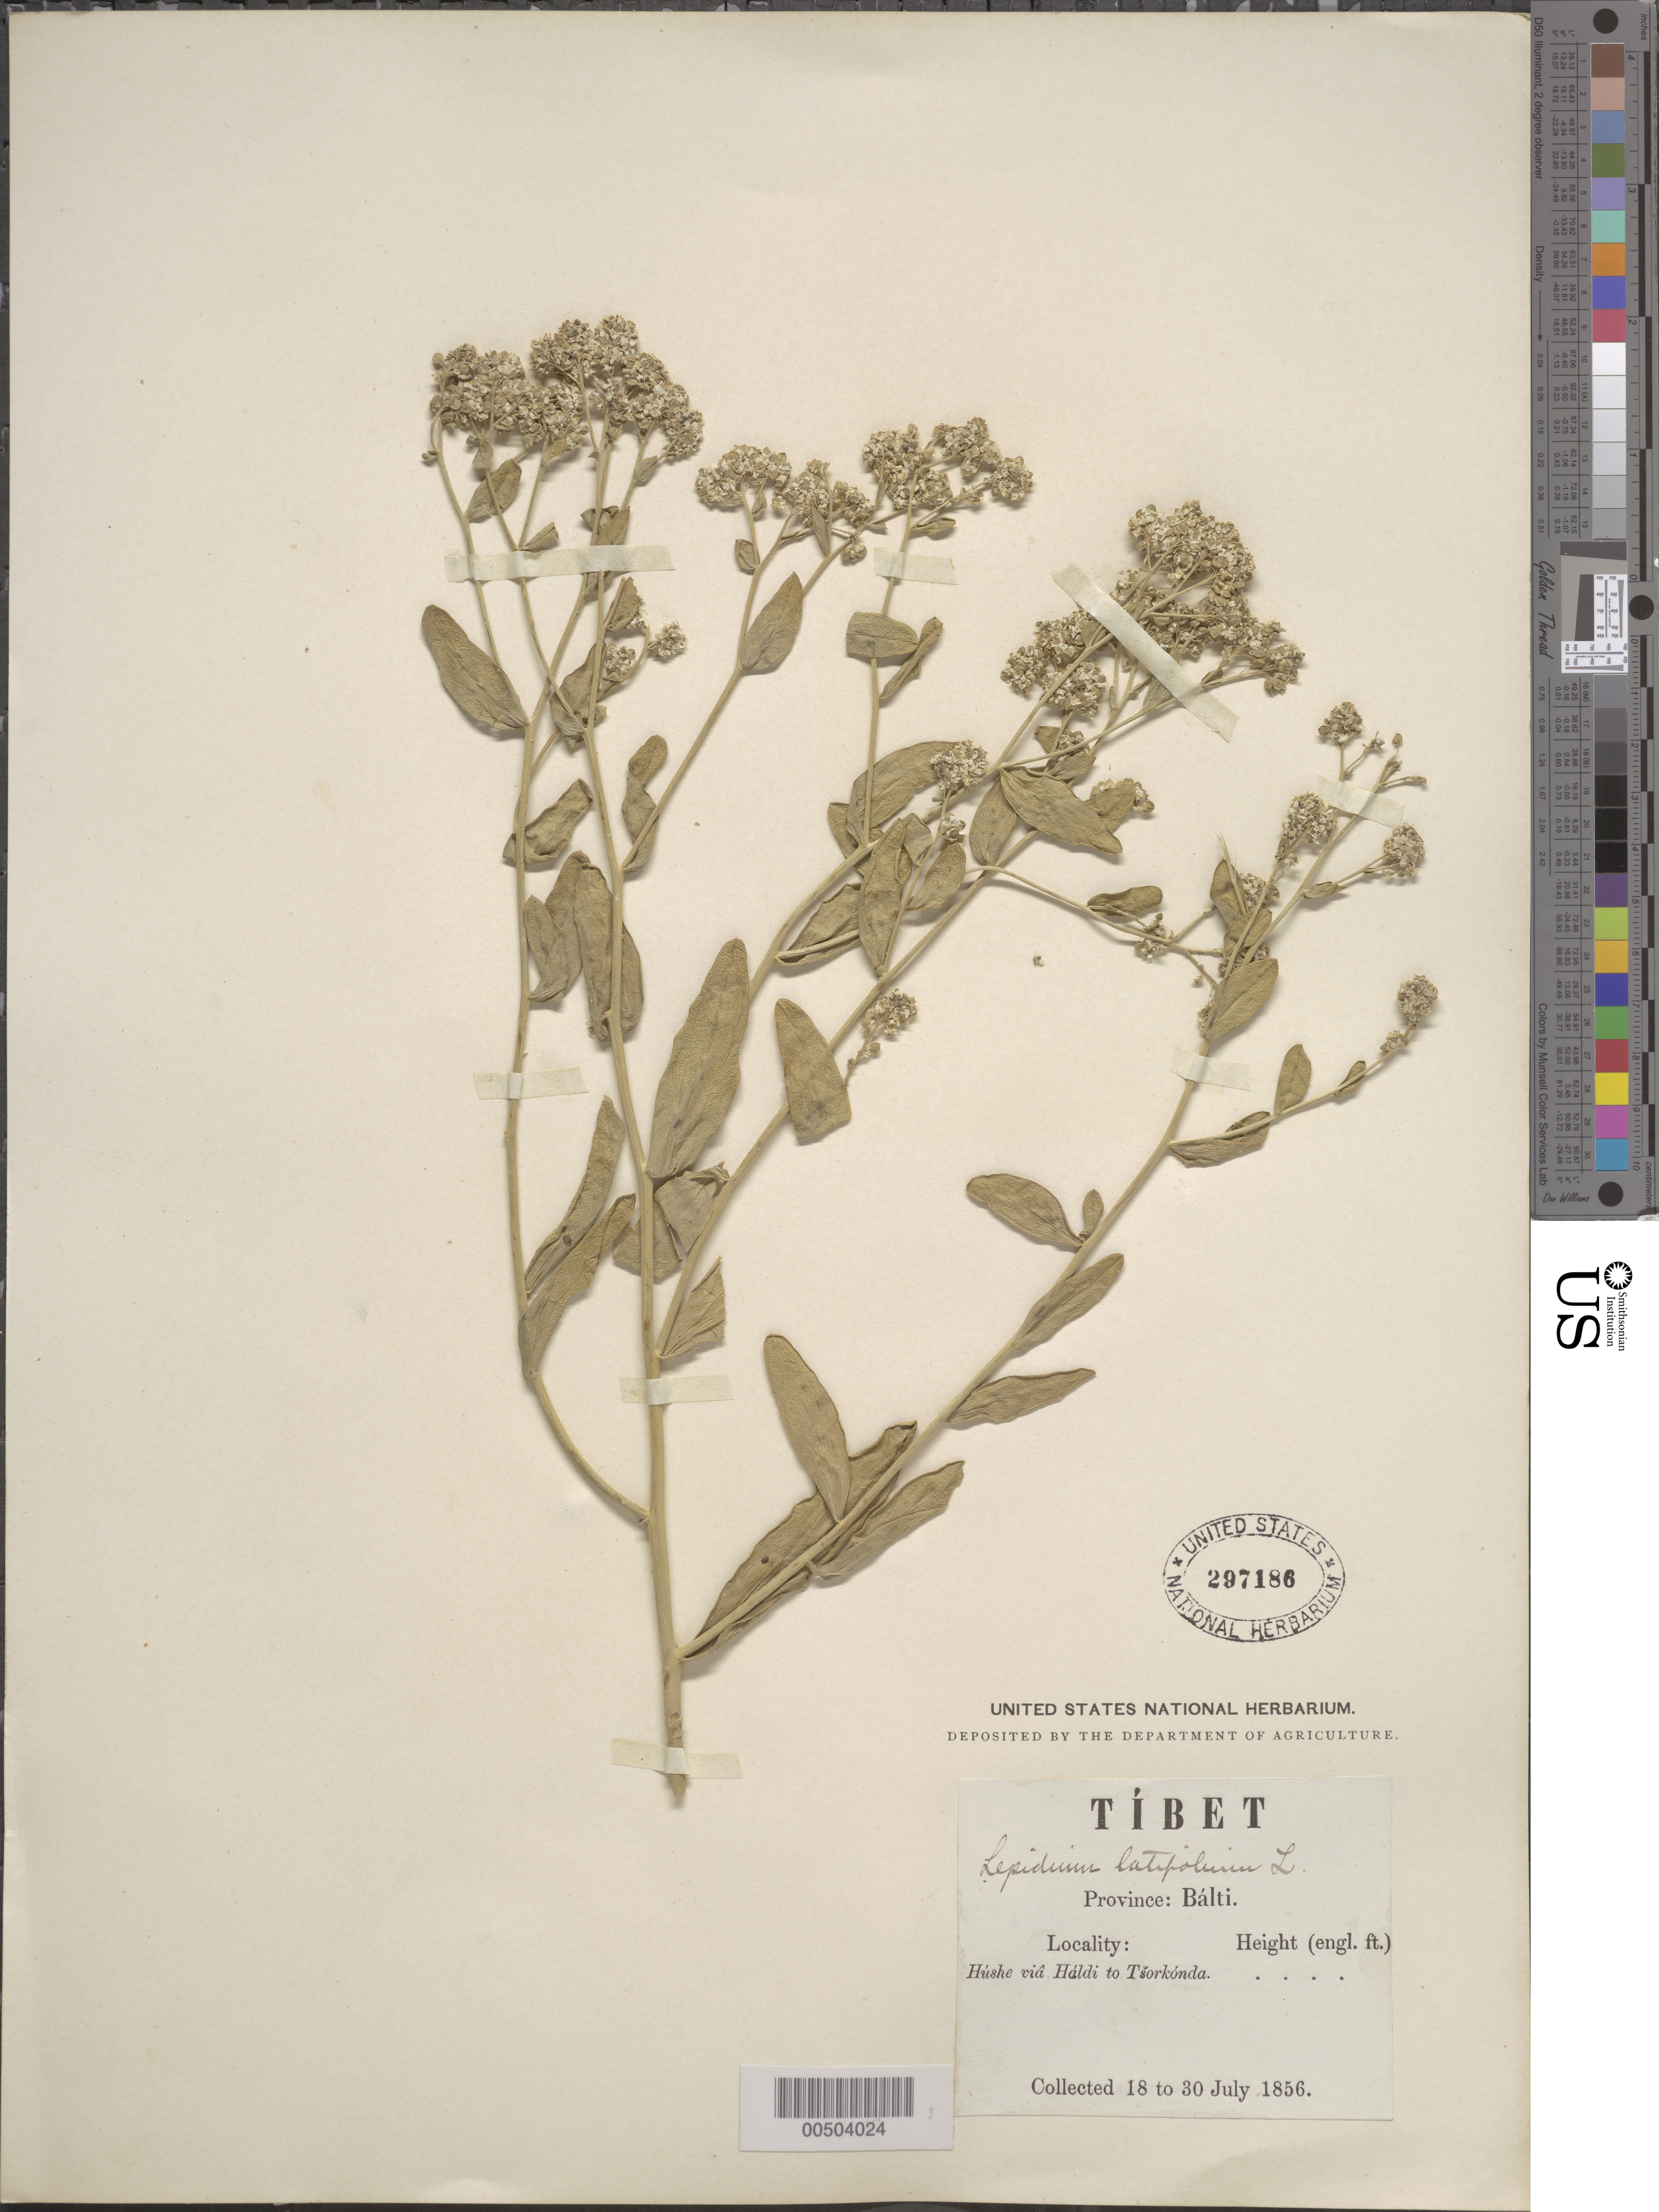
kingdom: Plantae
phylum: Tracheophyta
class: Magnoliopsida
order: Brassicales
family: Brassicaceae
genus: Lepidium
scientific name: Lepidium latifolium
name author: L.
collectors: Herbarium Schlagintweit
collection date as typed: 18 Jul 1856 to 30 Jul 1856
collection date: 1856-07-18/1856-07-30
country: Pakistan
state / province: Gilgit-Baltistan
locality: "Tibet", Hushe via Haldi to Tsorkonda, Balti District [now in Pakistan]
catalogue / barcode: US 297186